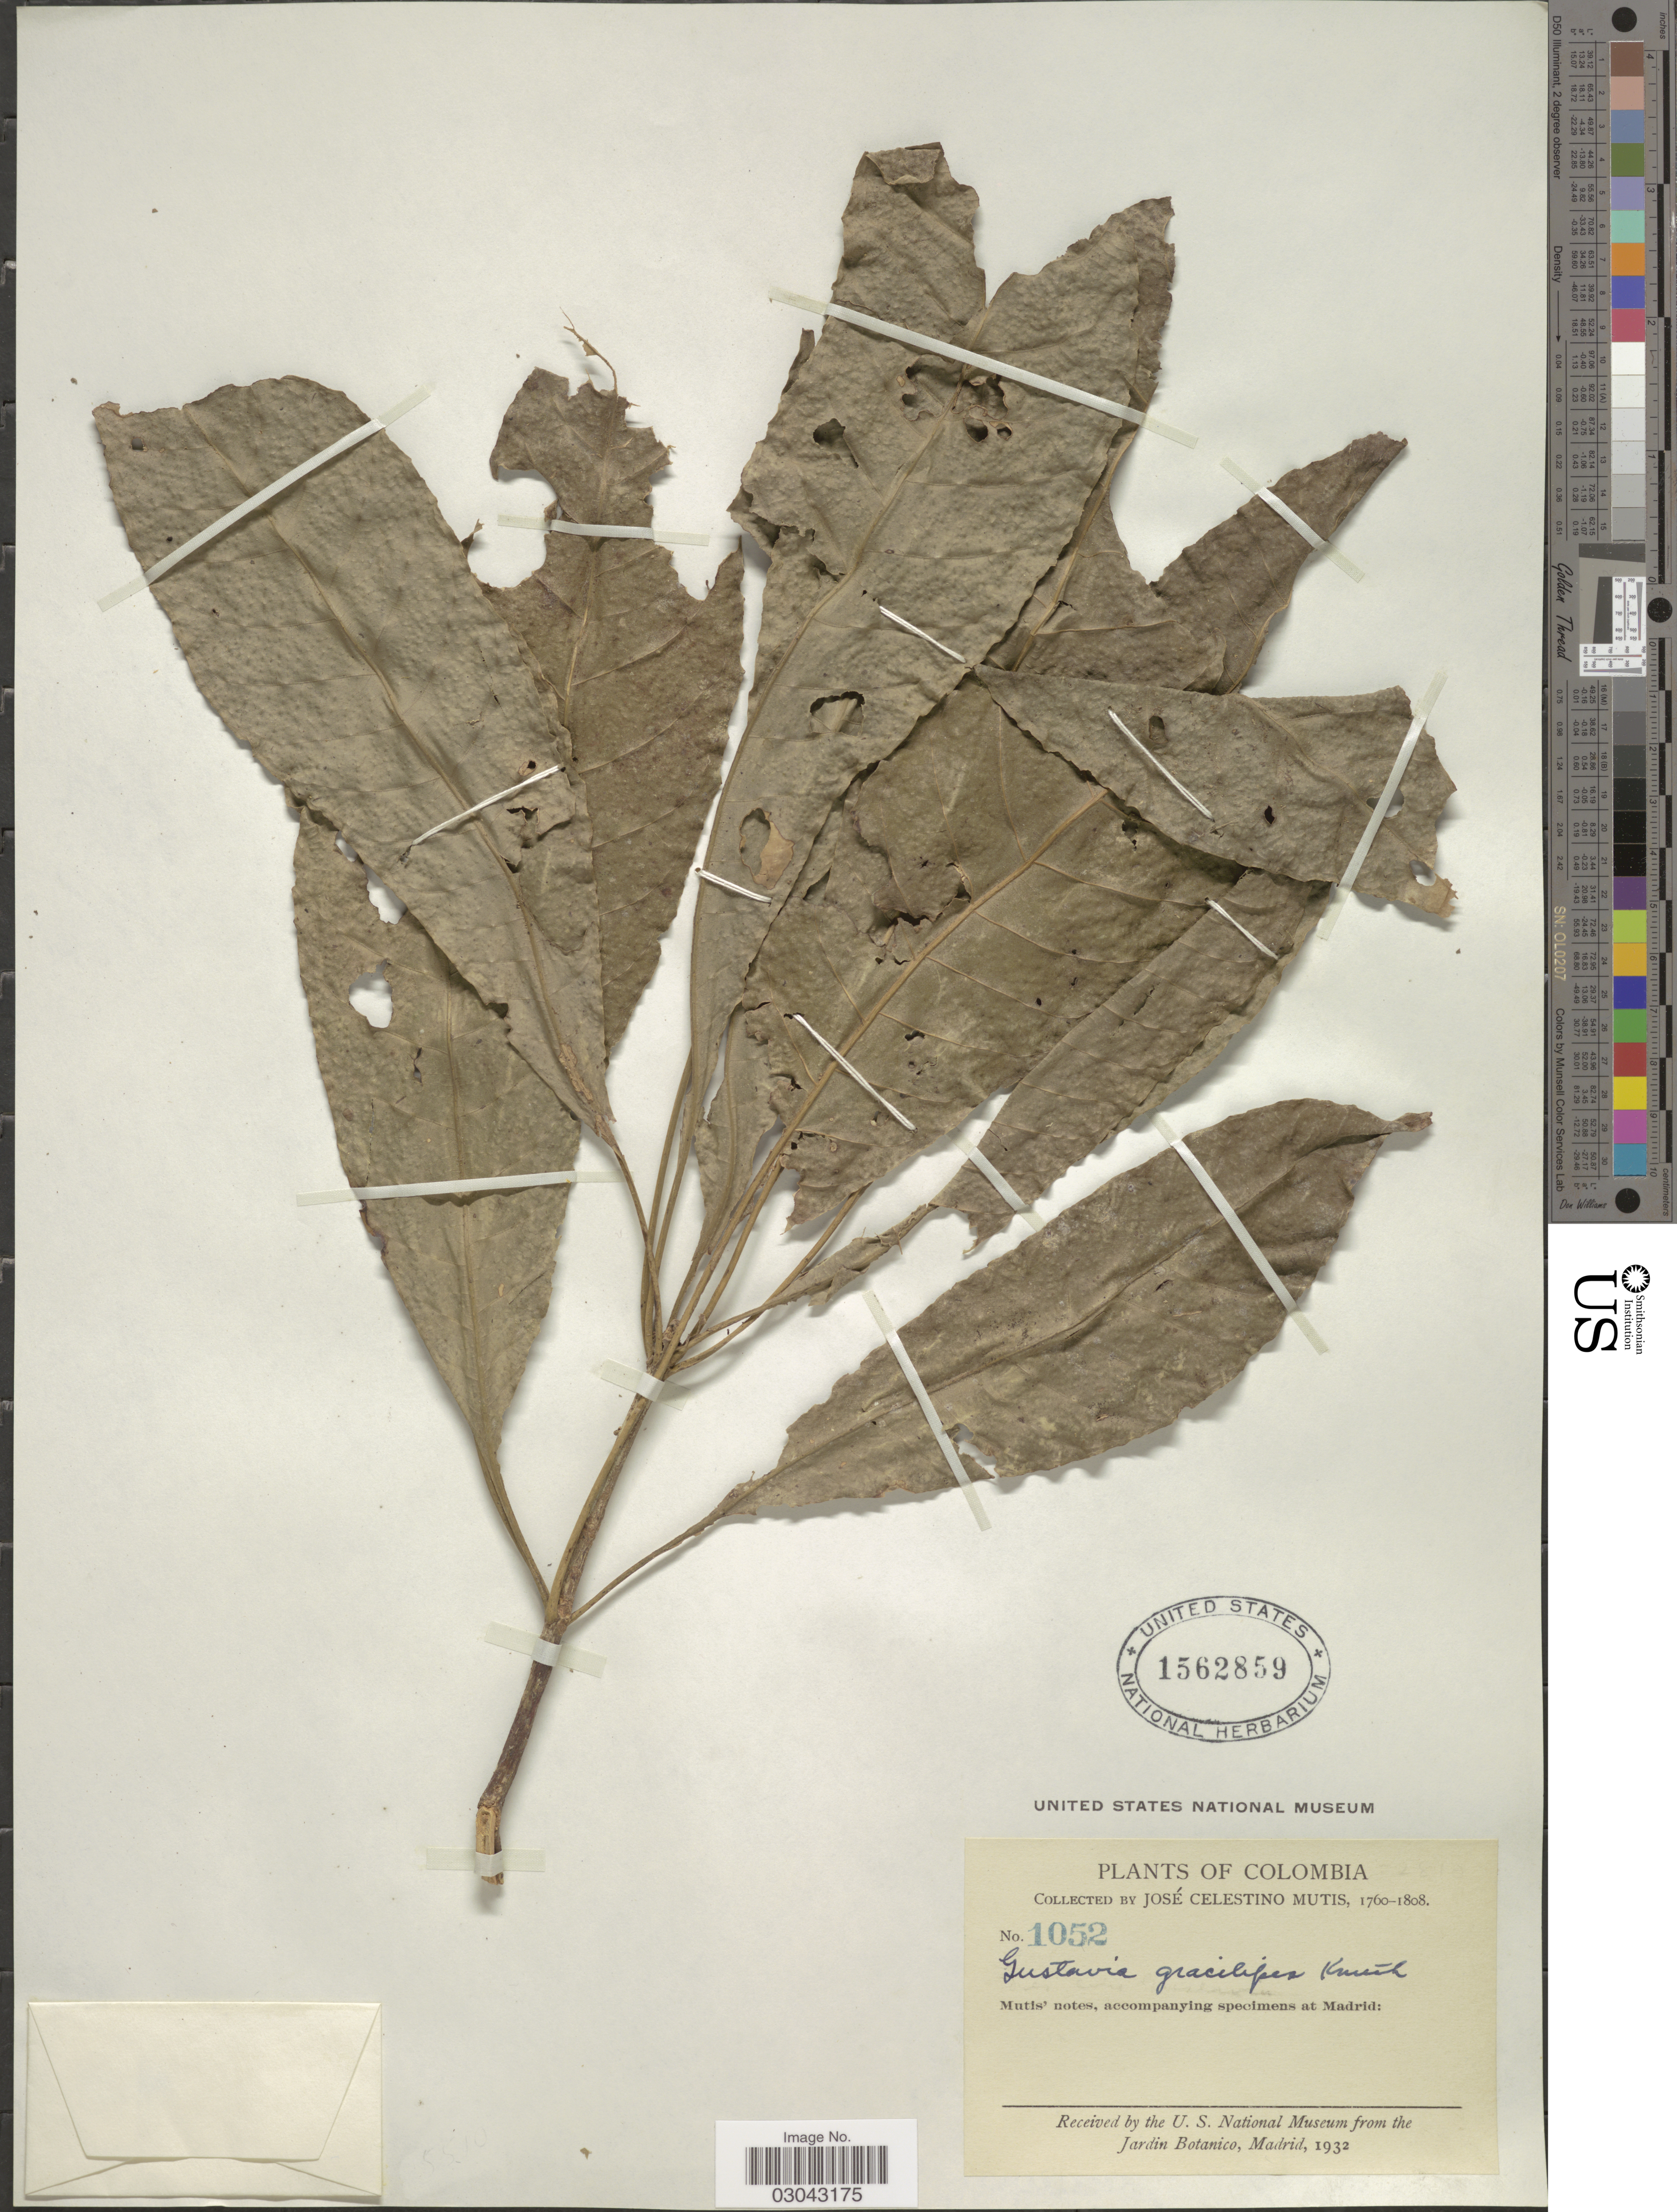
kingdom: Plantae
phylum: Tracheophyta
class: Magnoliopsida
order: Ericales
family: Lecythidaceae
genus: Gustavia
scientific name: Gustavia gracillipes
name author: R. Knuth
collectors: J. C. B. Mutis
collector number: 1052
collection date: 1760/1808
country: Colombia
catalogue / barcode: US 1562859